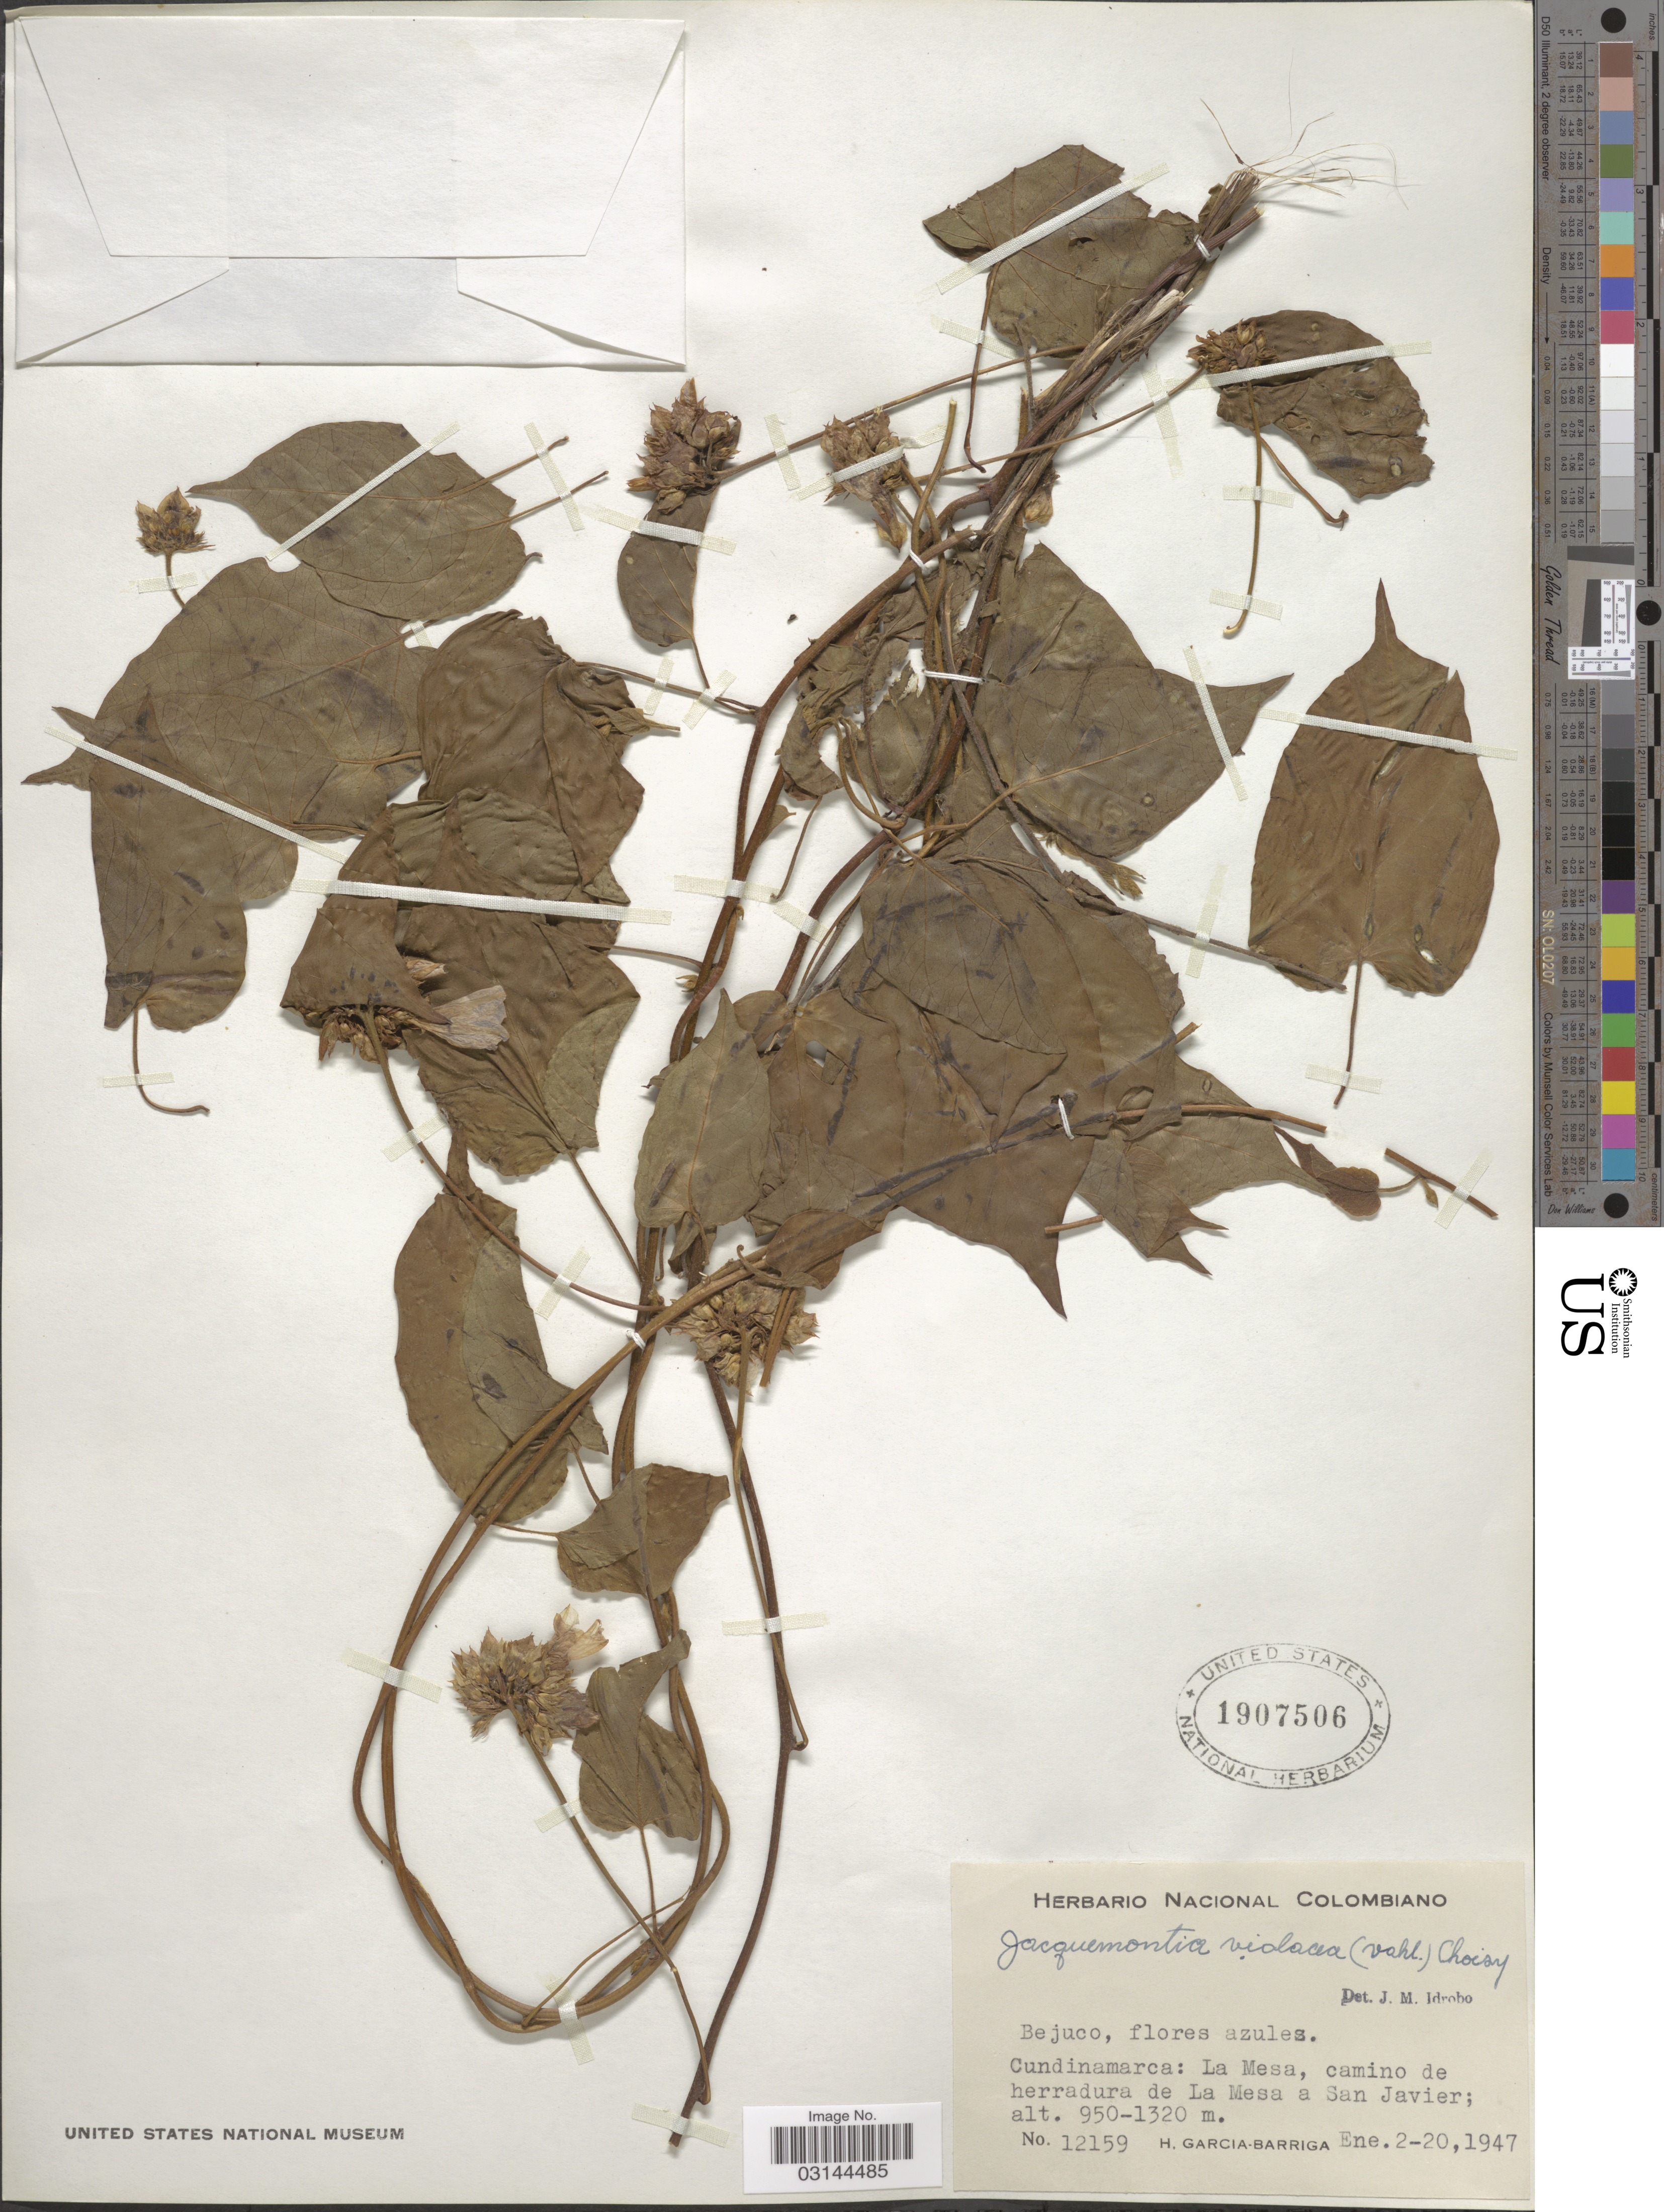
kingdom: Plantae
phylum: Tracheophyta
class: Magnoliopsida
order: Solanales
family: Convolvulaceae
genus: Jacquemontia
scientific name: Jacquemontia violacea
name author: Choisy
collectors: H. García Barriga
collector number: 12159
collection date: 1947-01-02/1947-01-20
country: Colombia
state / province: Cundinamarca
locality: Cundinamarca: La Mesa, camino de herradura de La Mesa a San Javier.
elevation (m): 950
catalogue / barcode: US 1907506